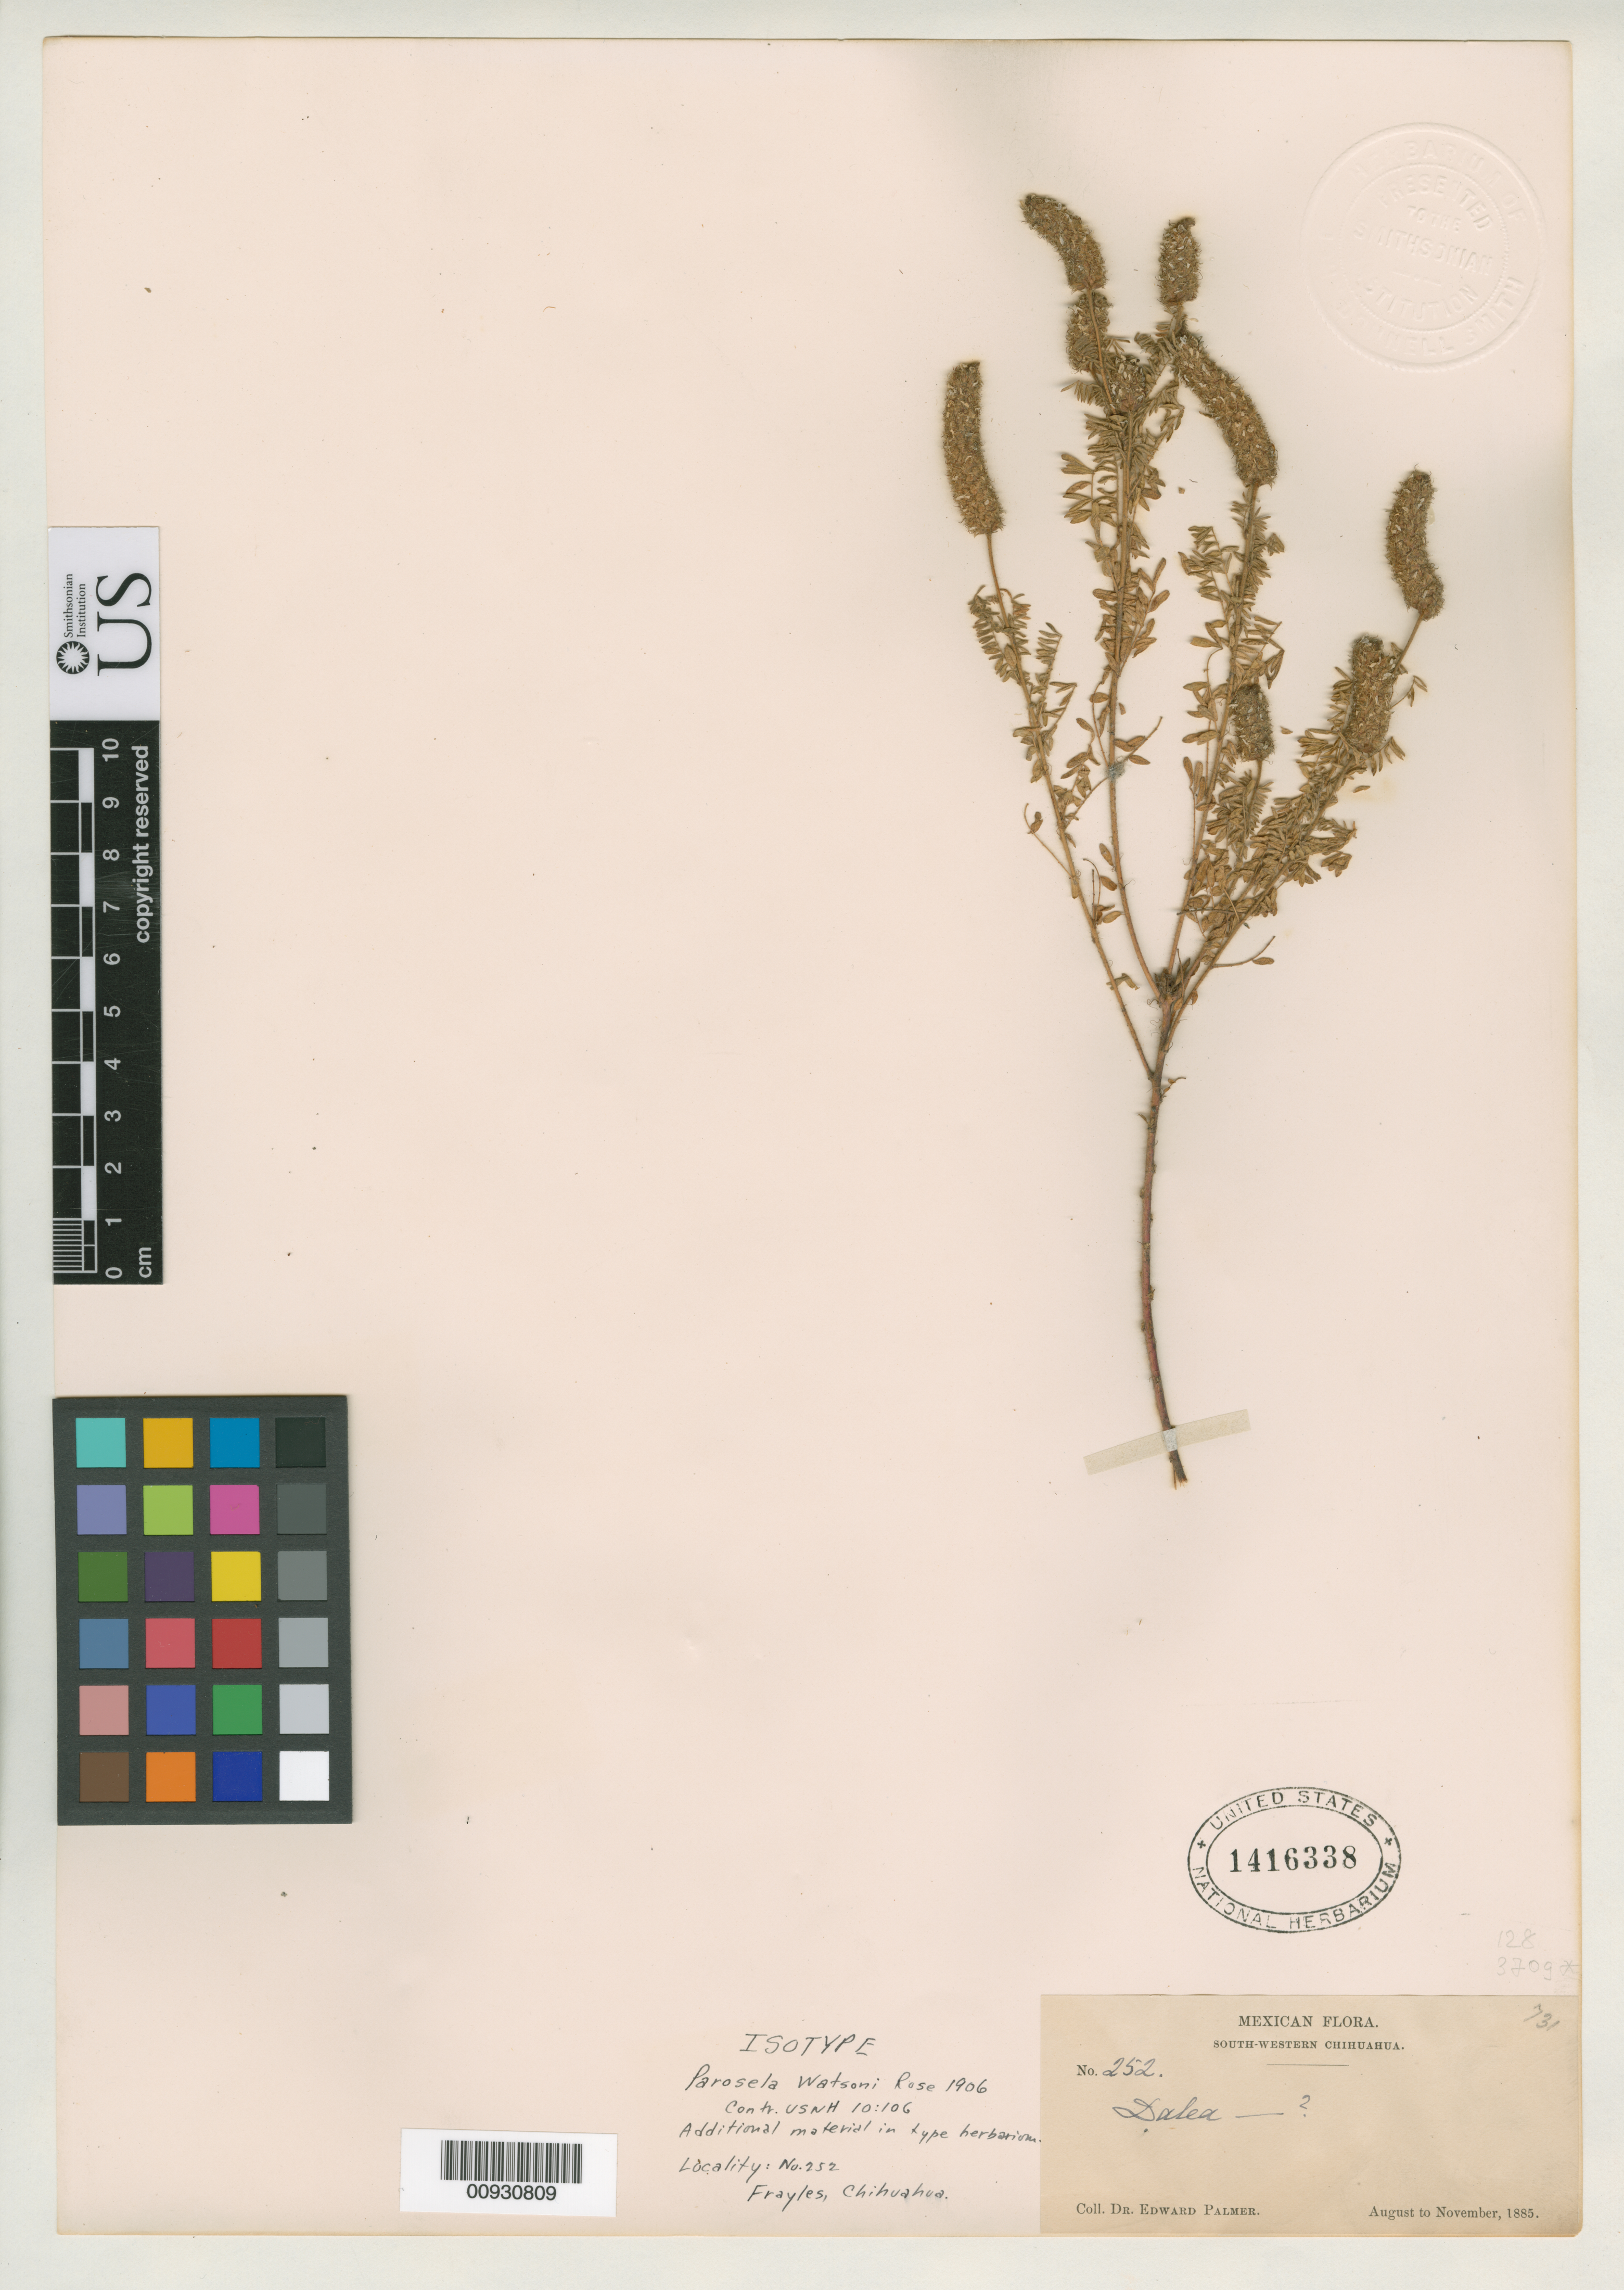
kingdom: Plantae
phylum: Tracheophyta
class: Magnoliopsida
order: Fabales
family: Fabaceae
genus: Parosela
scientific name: Parosela watsonii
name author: Rose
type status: Isotype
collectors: E. Palmer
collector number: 252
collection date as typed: Apr 1885 to -- Nov 1885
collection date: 1885-04/1885-11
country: Mexico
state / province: Chihuahua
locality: Frayles.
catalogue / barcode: US 1416338